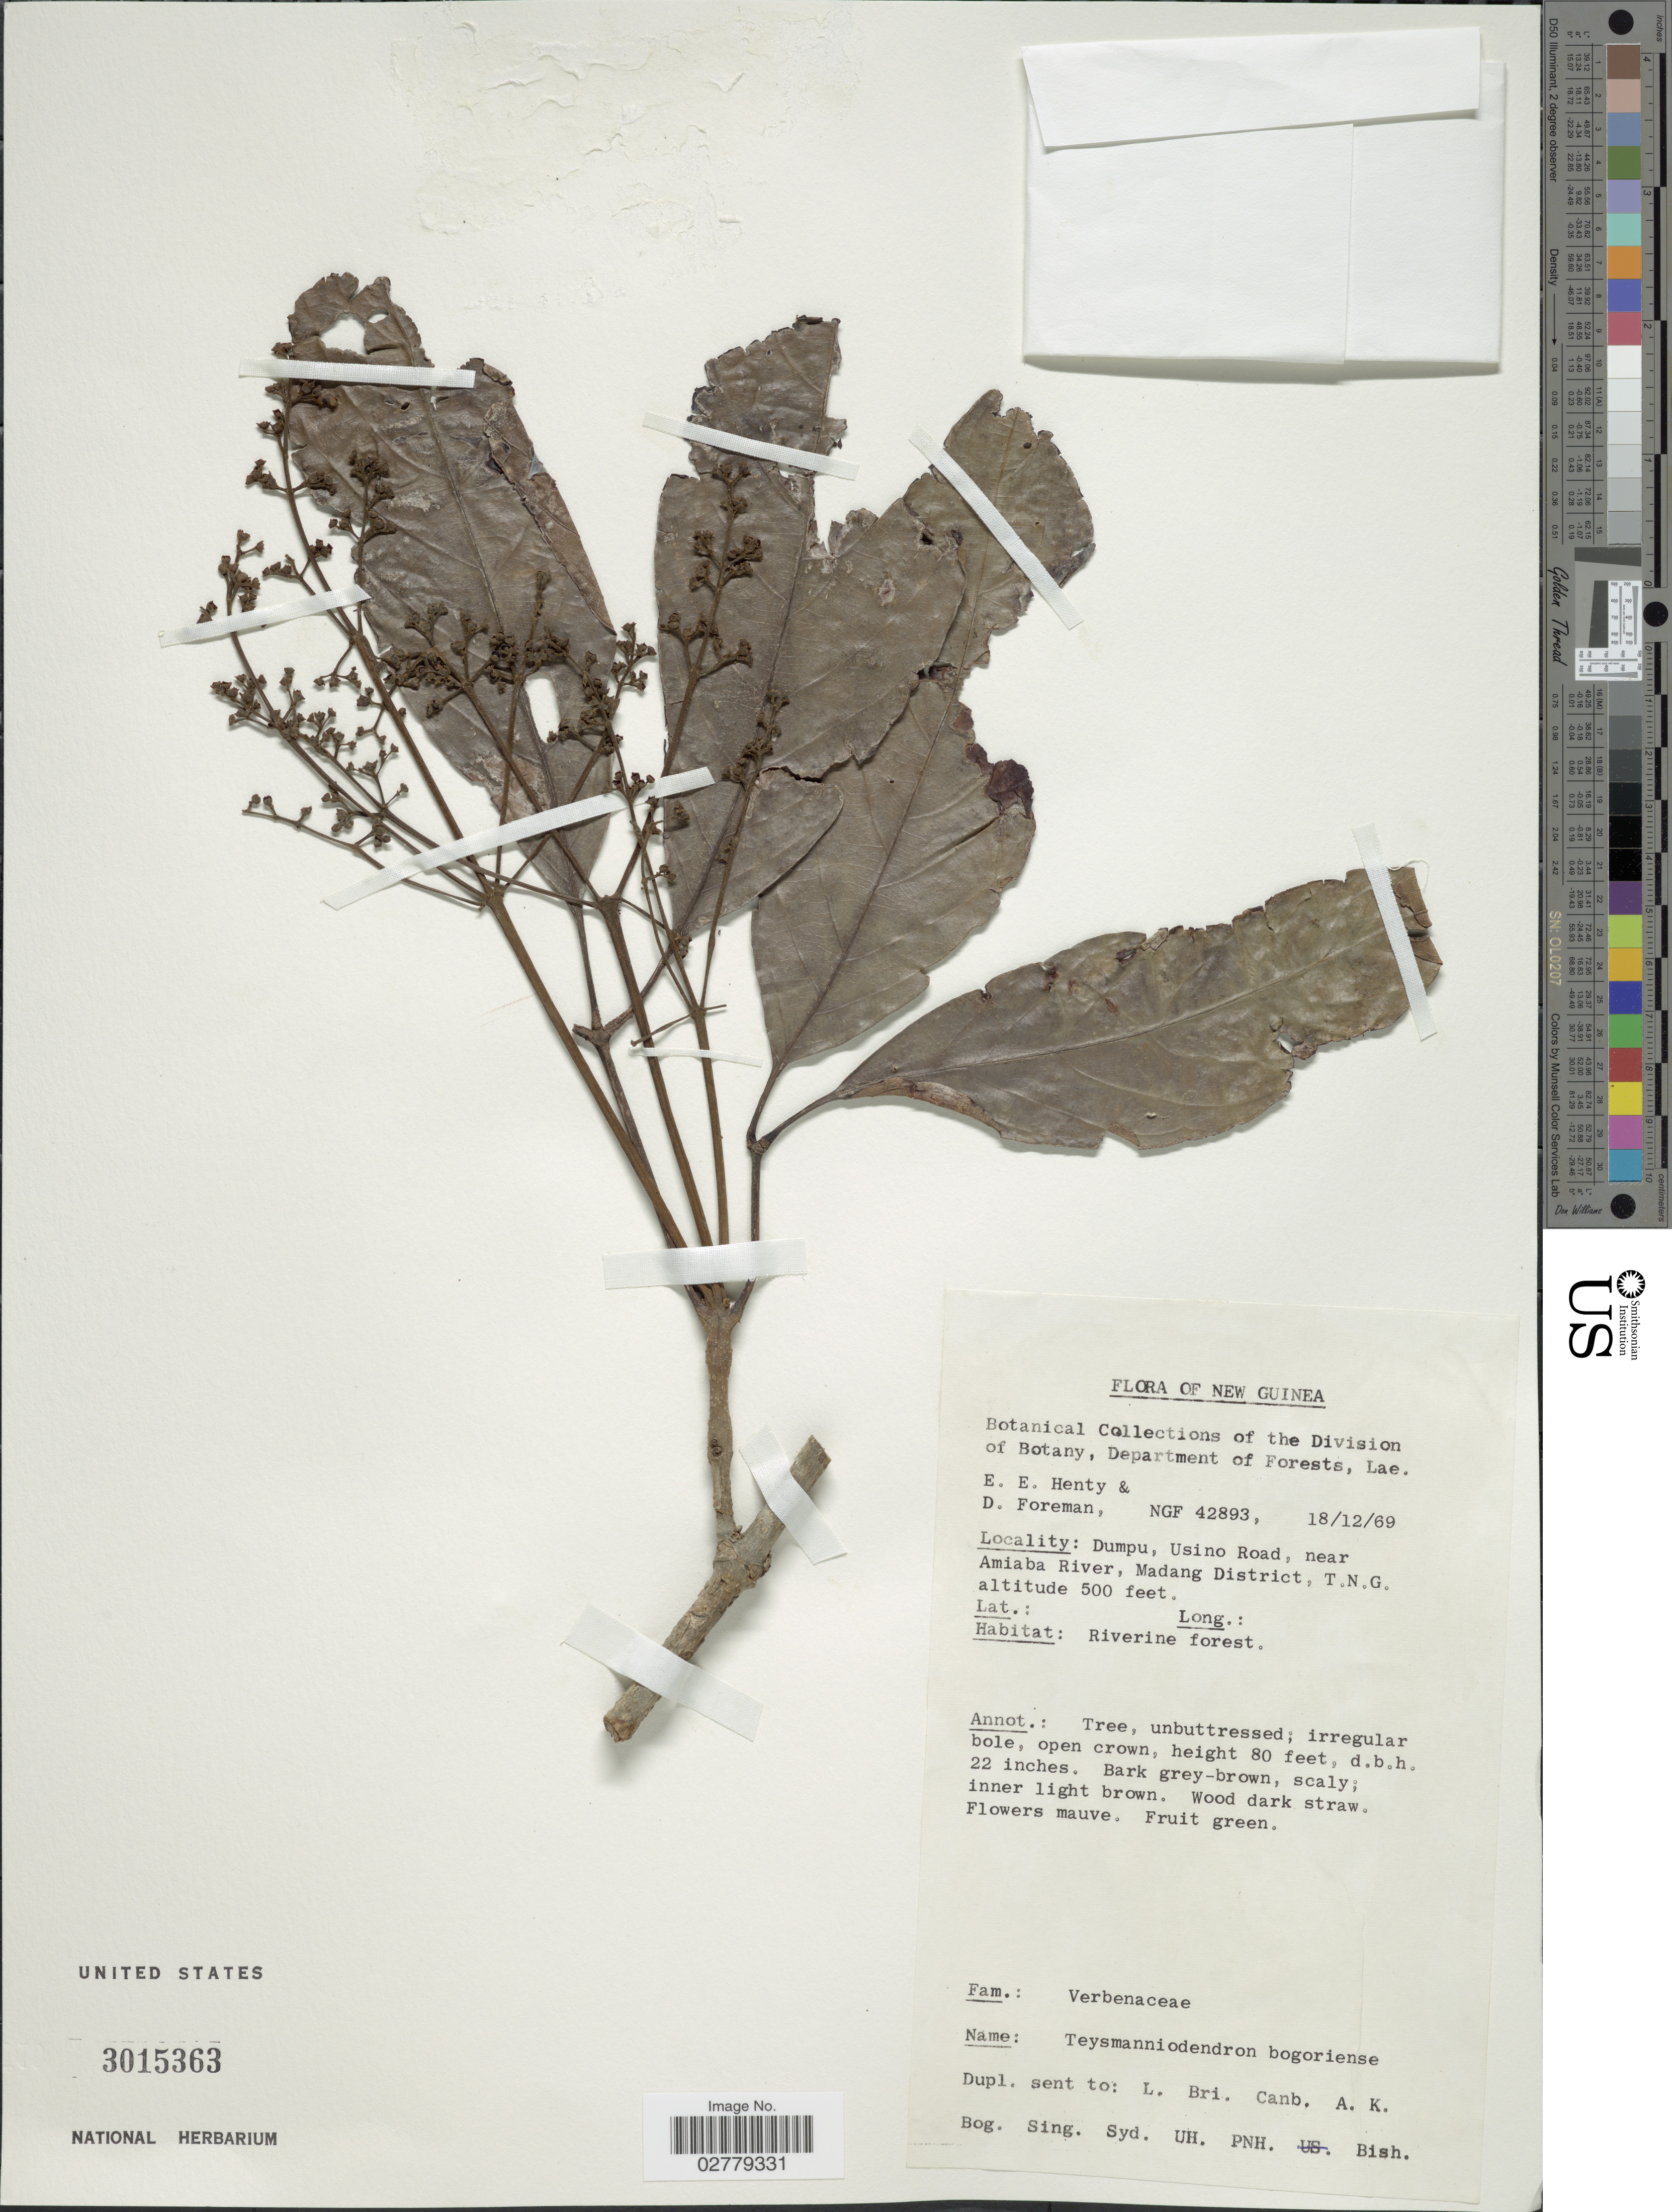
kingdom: Plantae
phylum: Tracheophyta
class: Magnoliopsida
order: Lamiales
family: Lamiaceae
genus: Teijsmanniodendron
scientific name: Teijsmanniodendron bogoriense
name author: Koord.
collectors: E. Henty & D. Foreman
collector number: NGF42893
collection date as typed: Transcribed d/m/y: 18/12/69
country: Papua New Guinea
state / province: Madang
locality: New Guinea. Dumpu, Usino Road, near Amiaba River, Madang District, T.N.G.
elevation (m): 152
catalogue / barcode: US 3015363